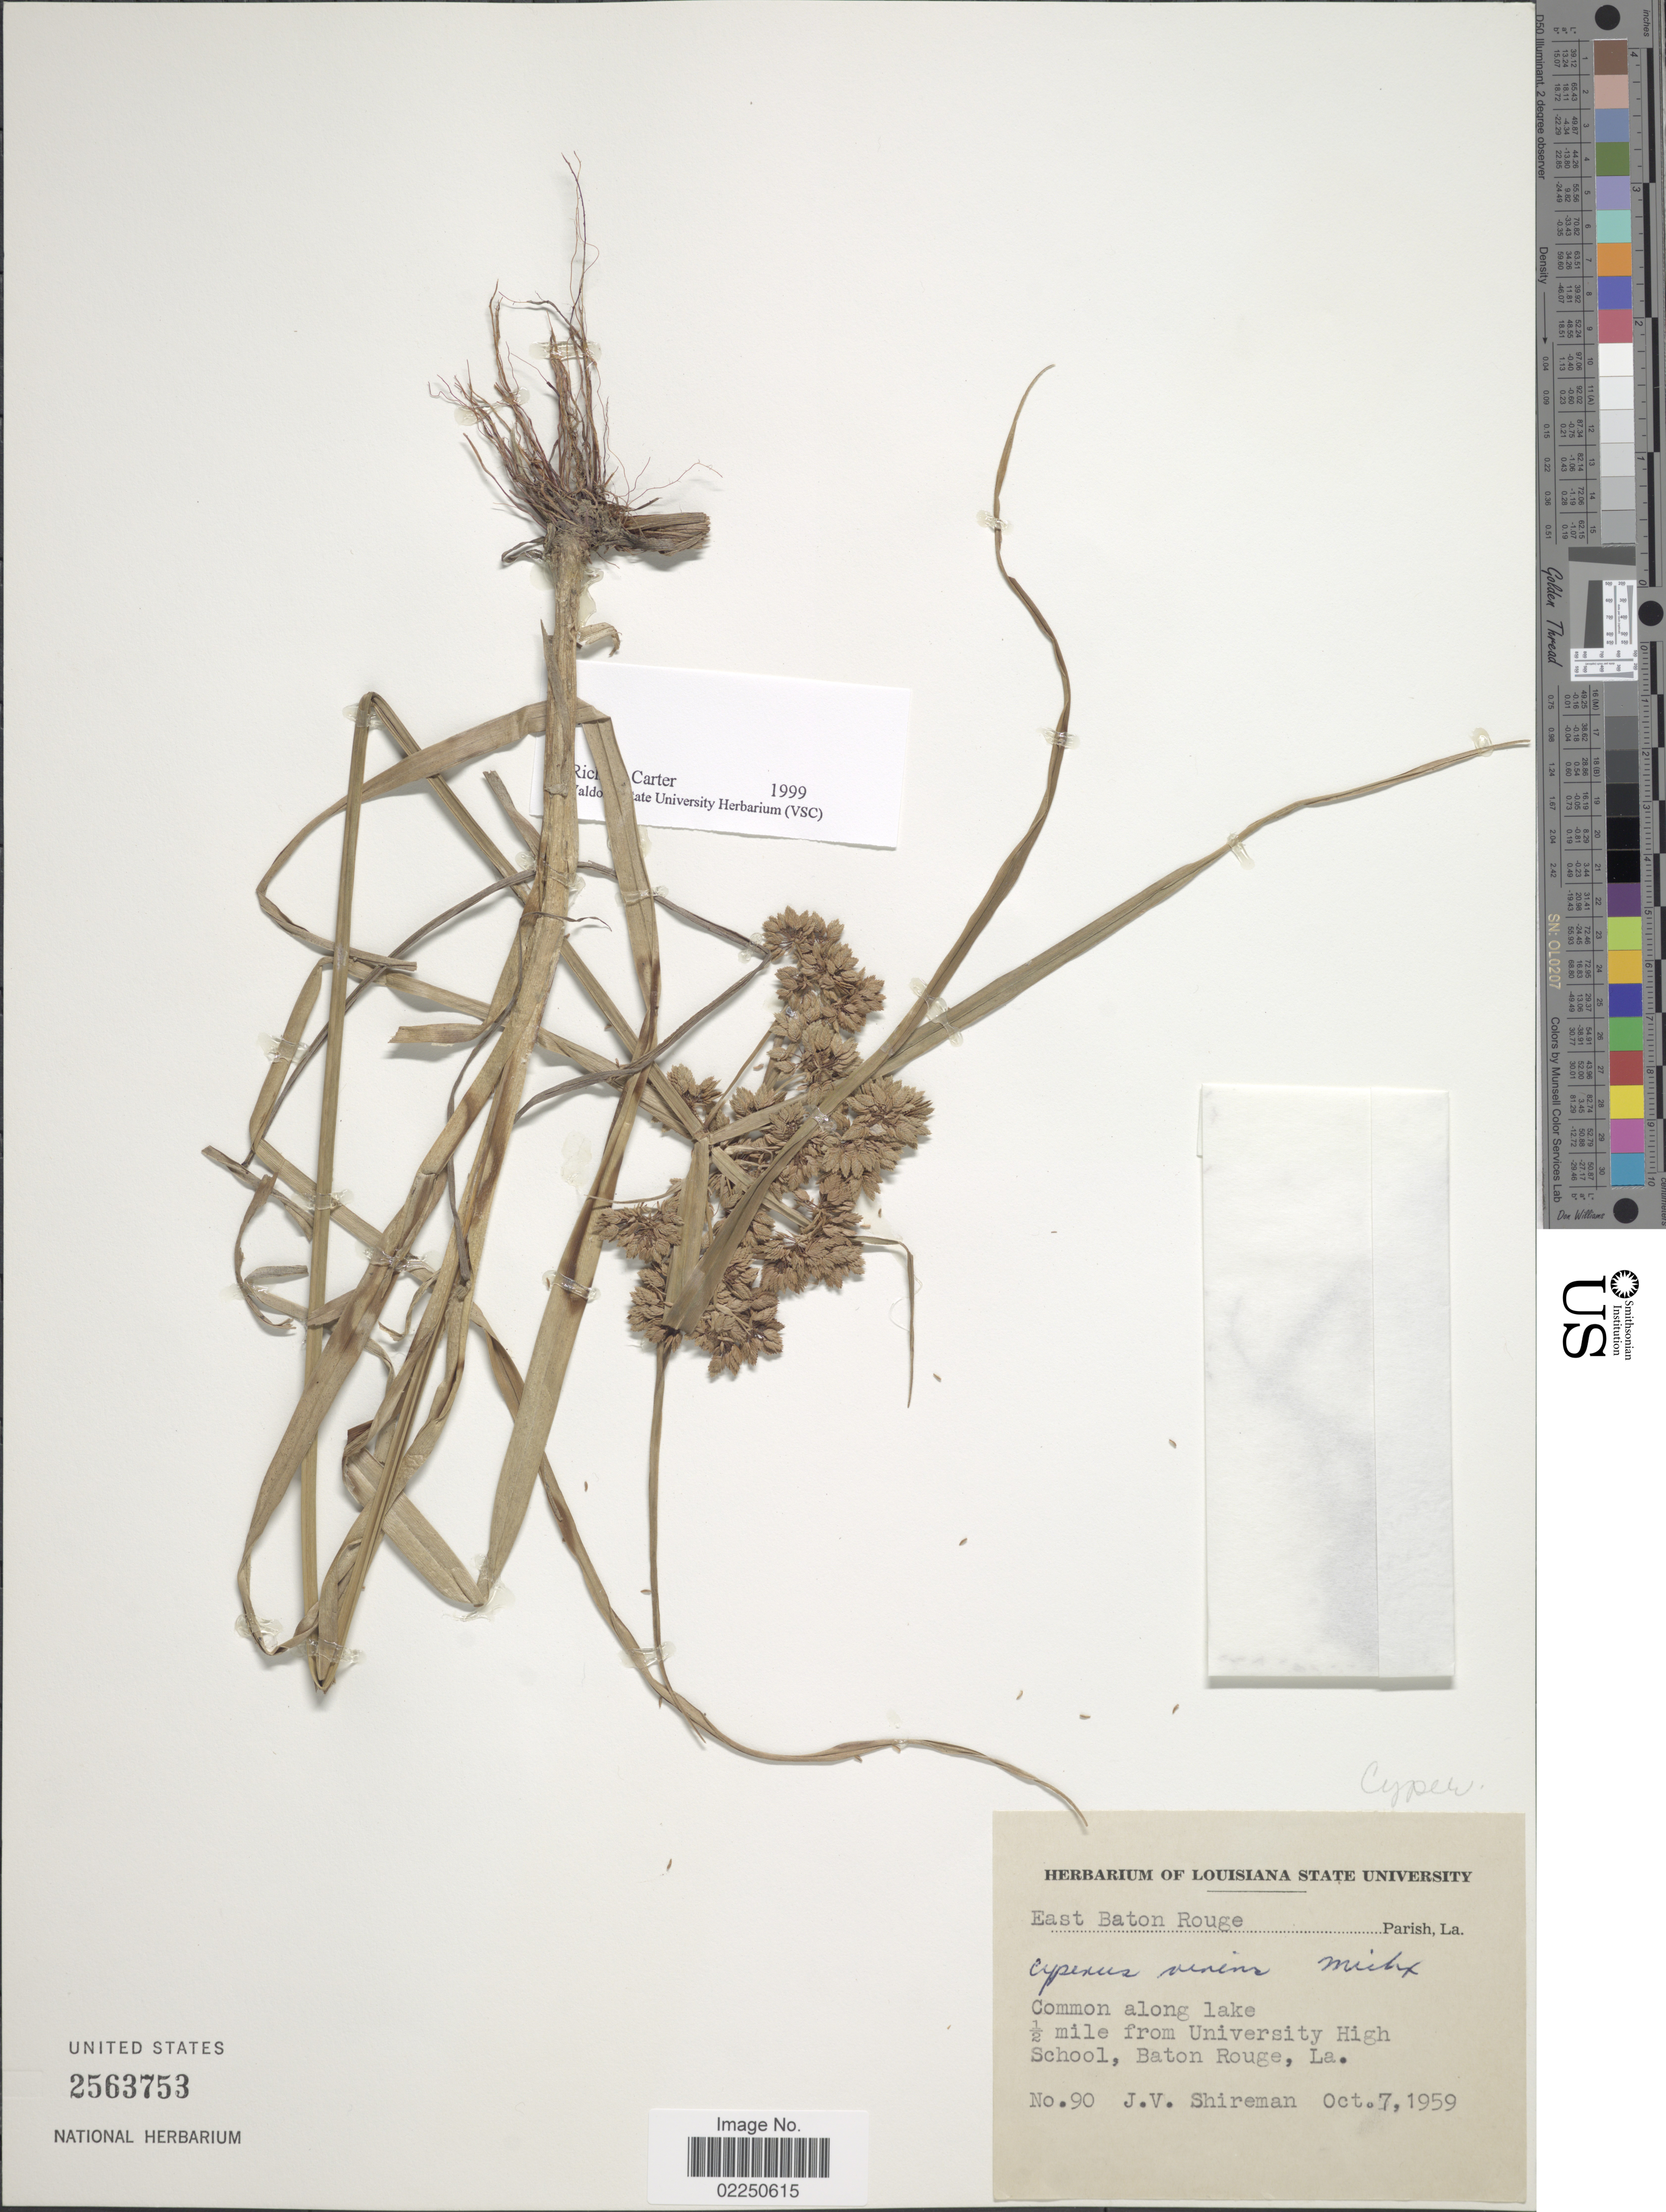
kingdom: Plantae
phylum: Tracheophyta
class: Liliopsida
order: Poales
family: Cyperaceae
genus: Cyperus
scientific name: Cyperus virens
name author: Michx.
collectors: J. Shireman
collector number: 90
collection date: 1959-10-07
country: United States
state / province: Louisiana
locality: East Baton Rouge Parish, La. 1/2 mile from University High School, Baton Rouge, La.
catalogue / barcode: US 2563753